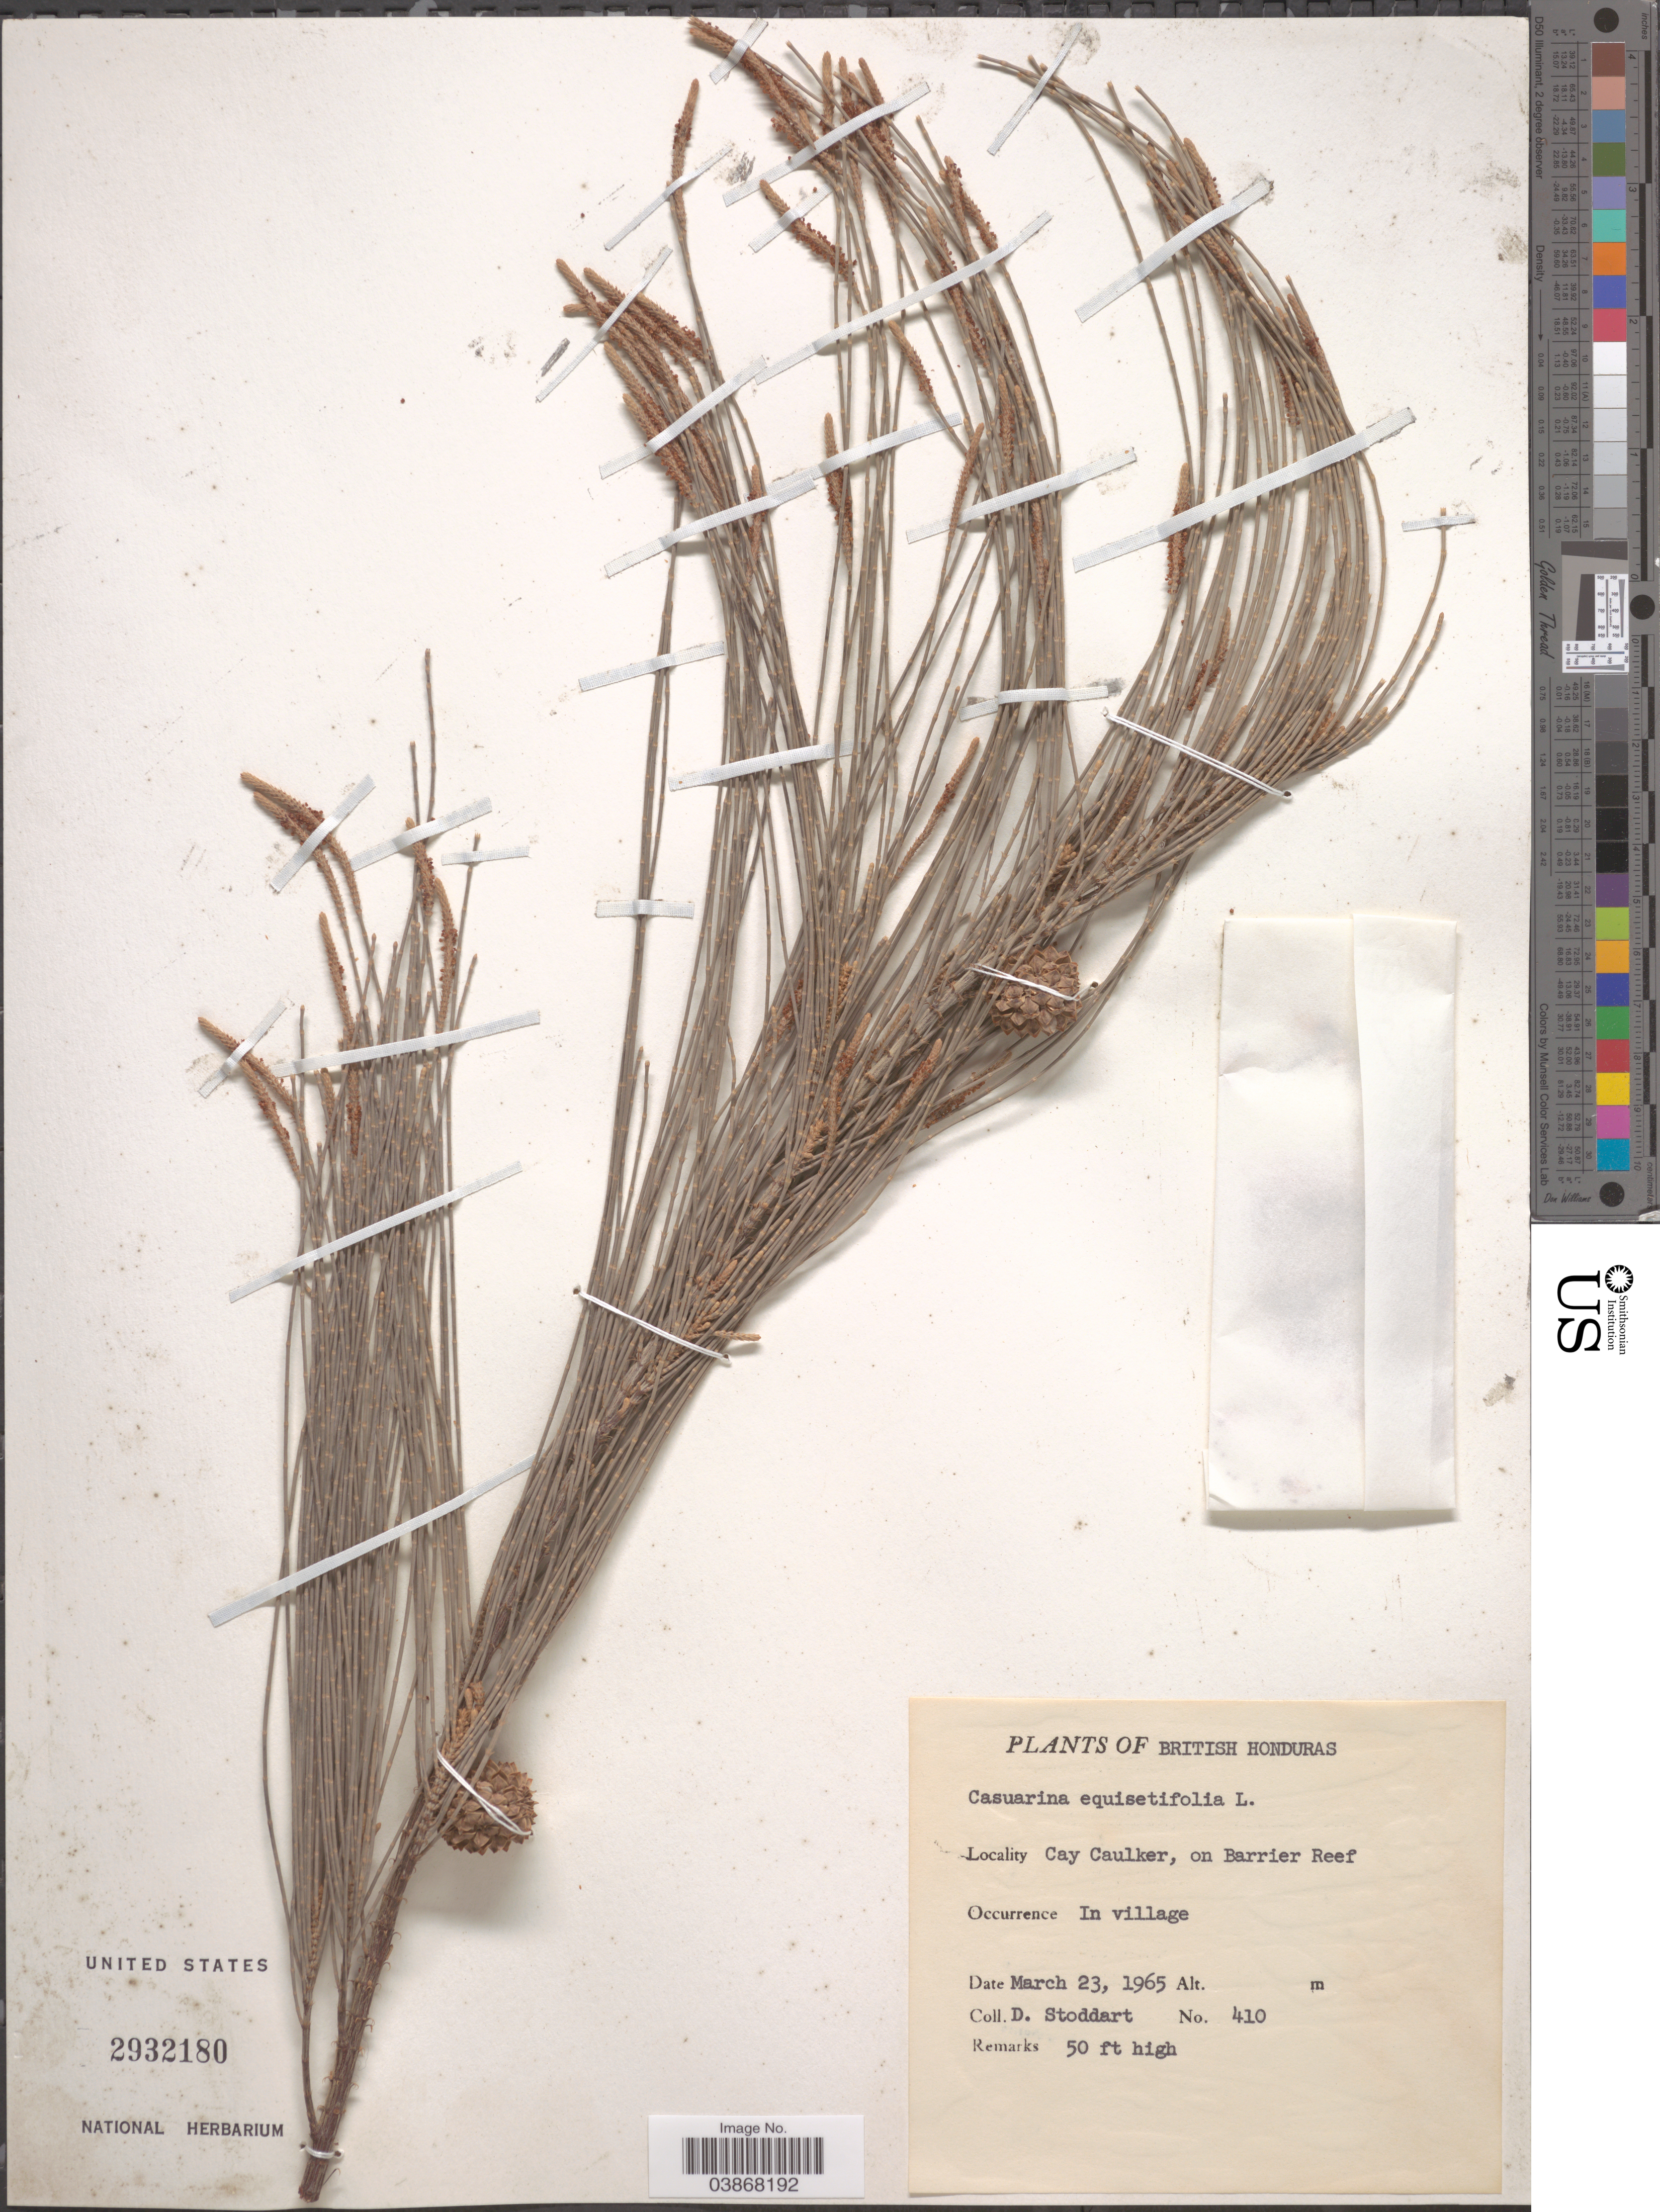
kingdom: Plantae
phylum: Tracheophyta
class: Magnoliopsida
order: Fagales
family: Casuarinaceae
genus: Casuarina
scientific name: Casuarina equisetifolia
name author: L.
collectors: D. Stoddart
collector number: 410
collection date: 1965-03-23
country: Belize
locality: British Honduras. Cay Caulker, on Barrier Reef. In village.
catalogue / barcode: US 2932180